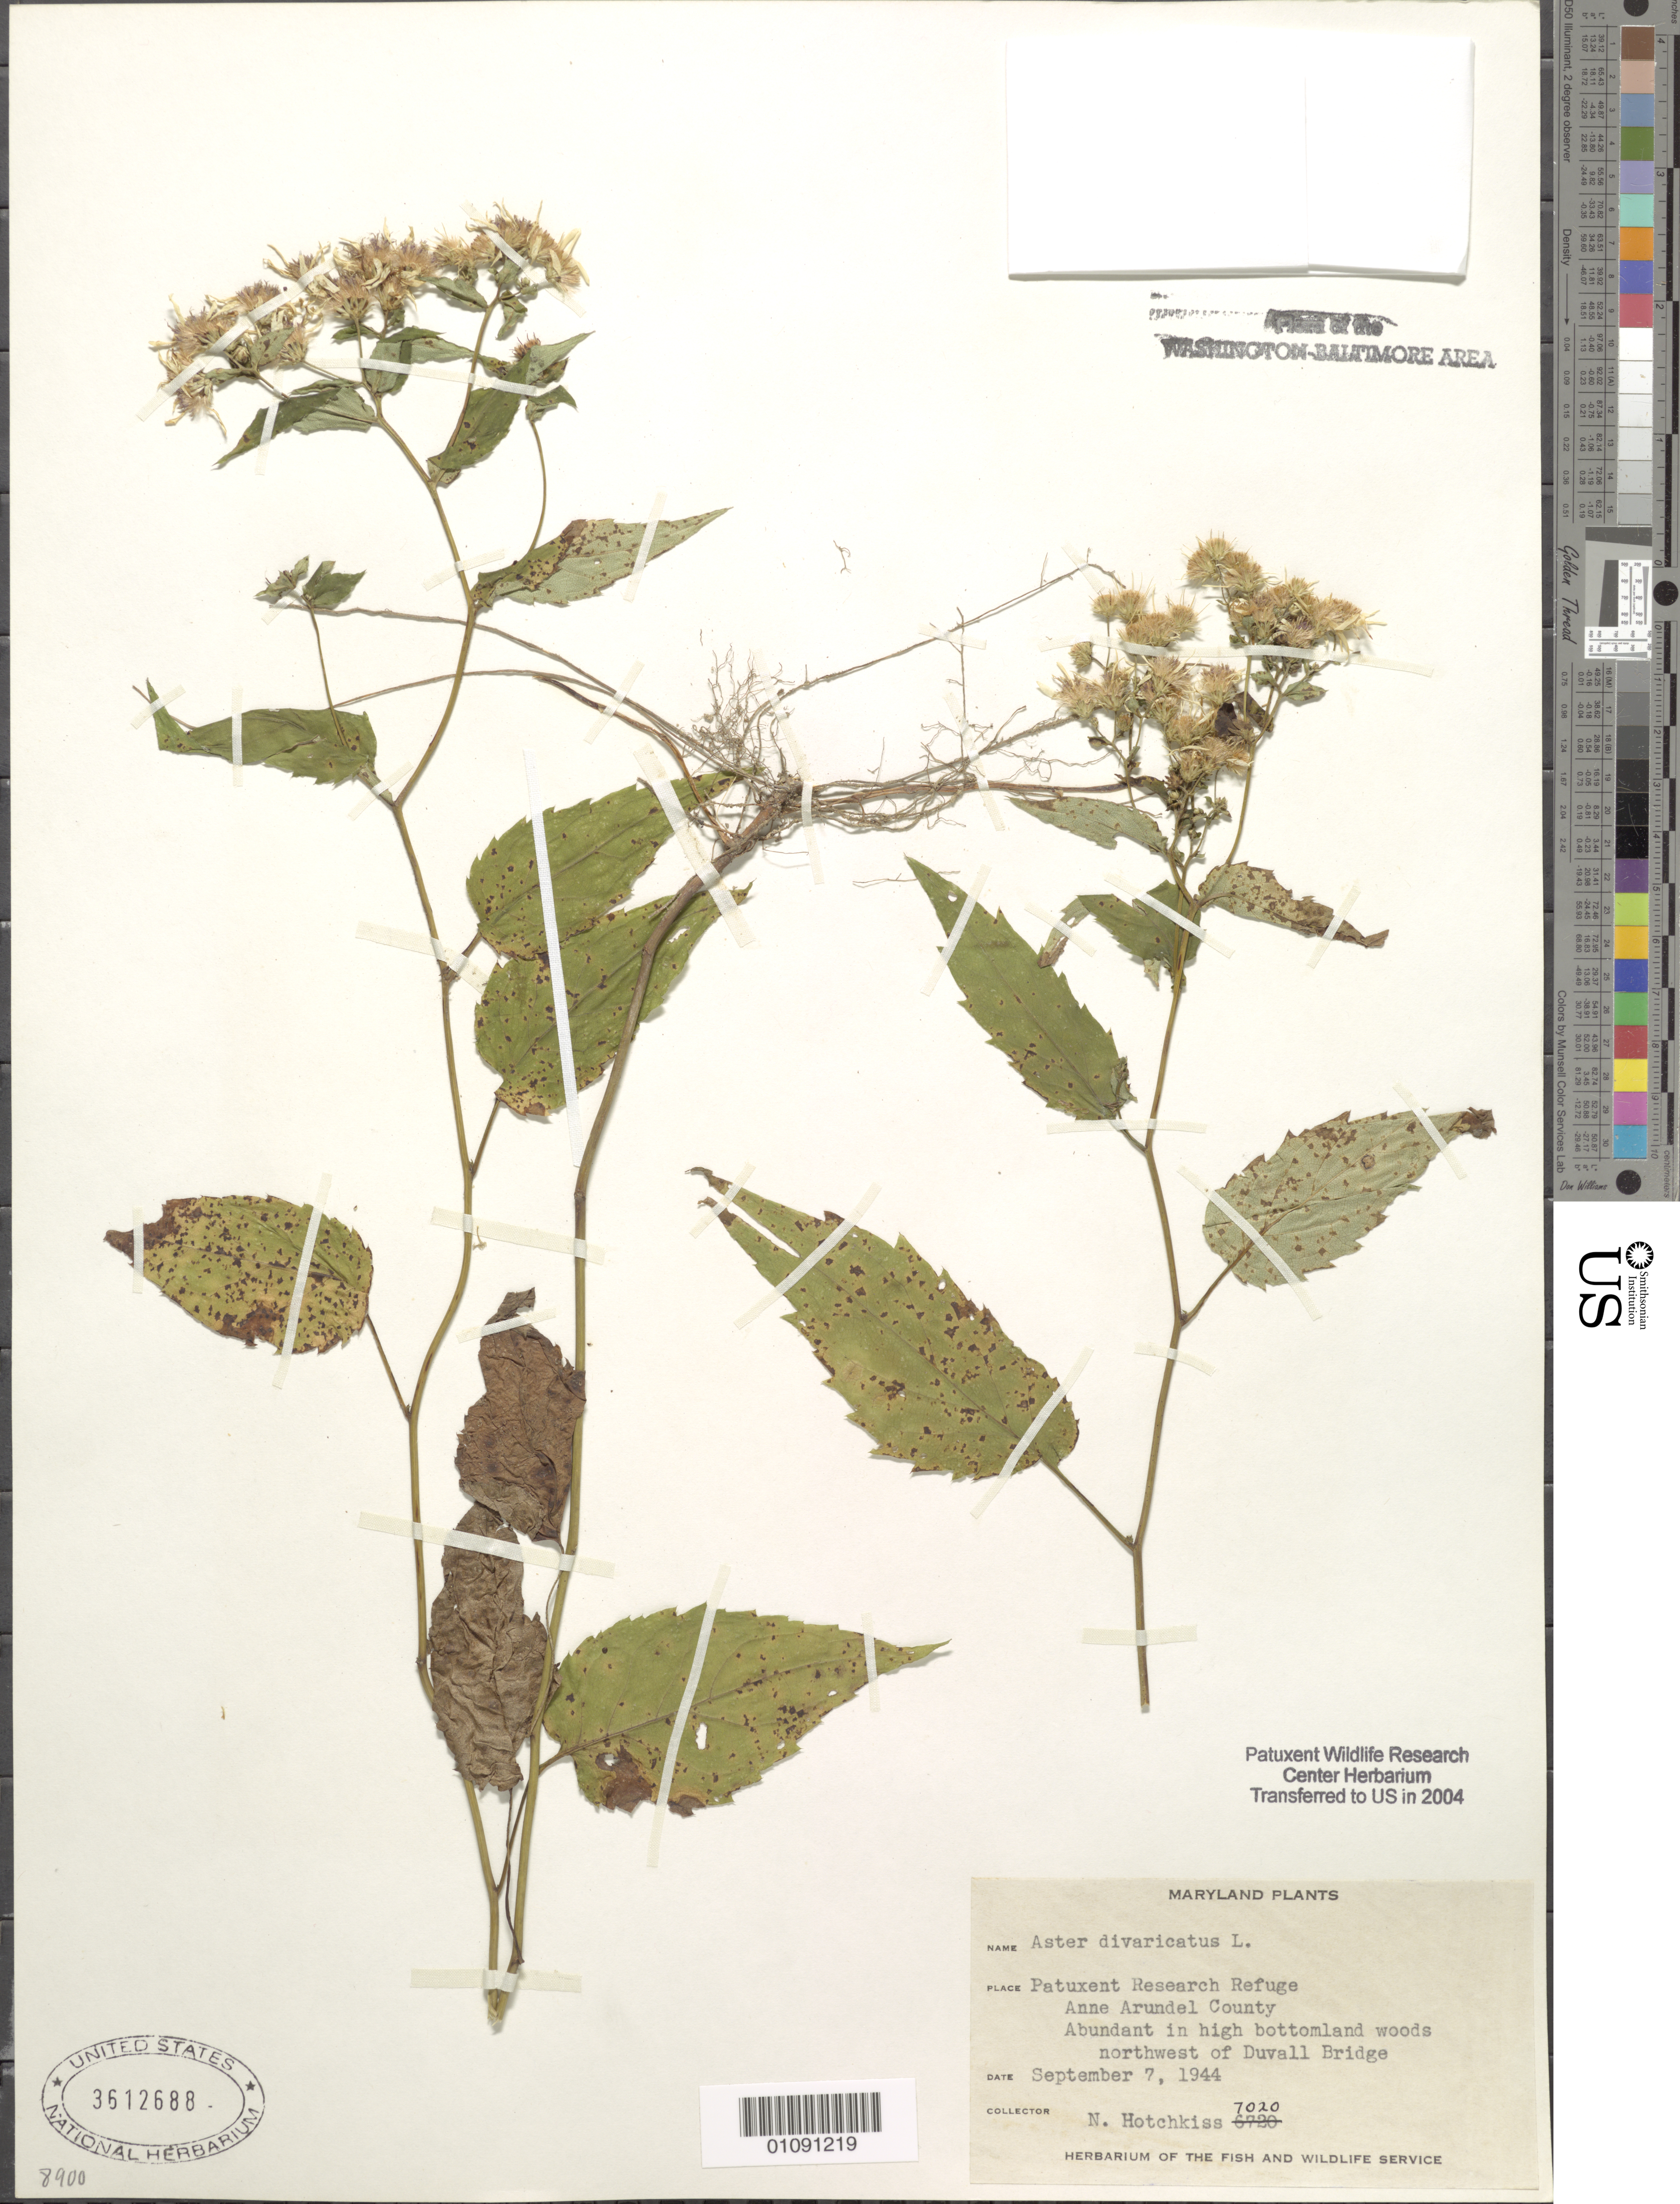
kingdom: Plantae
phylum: Tracheophyta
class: Magnoliopsida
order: Asterales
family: Asteraceae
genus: Eurybia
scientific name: Eurybia divaricata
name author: (L.) G.L. Nesom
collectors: N. Hotchkiss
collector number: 7020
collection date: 1944-09-07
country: United States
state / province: Maryland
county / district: Anne Arundel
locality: Patuxent Wildlife Refuge. N.W. of Duvall Bridge.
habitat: Abundant in high bottomland woods.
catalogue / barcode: US 3612688